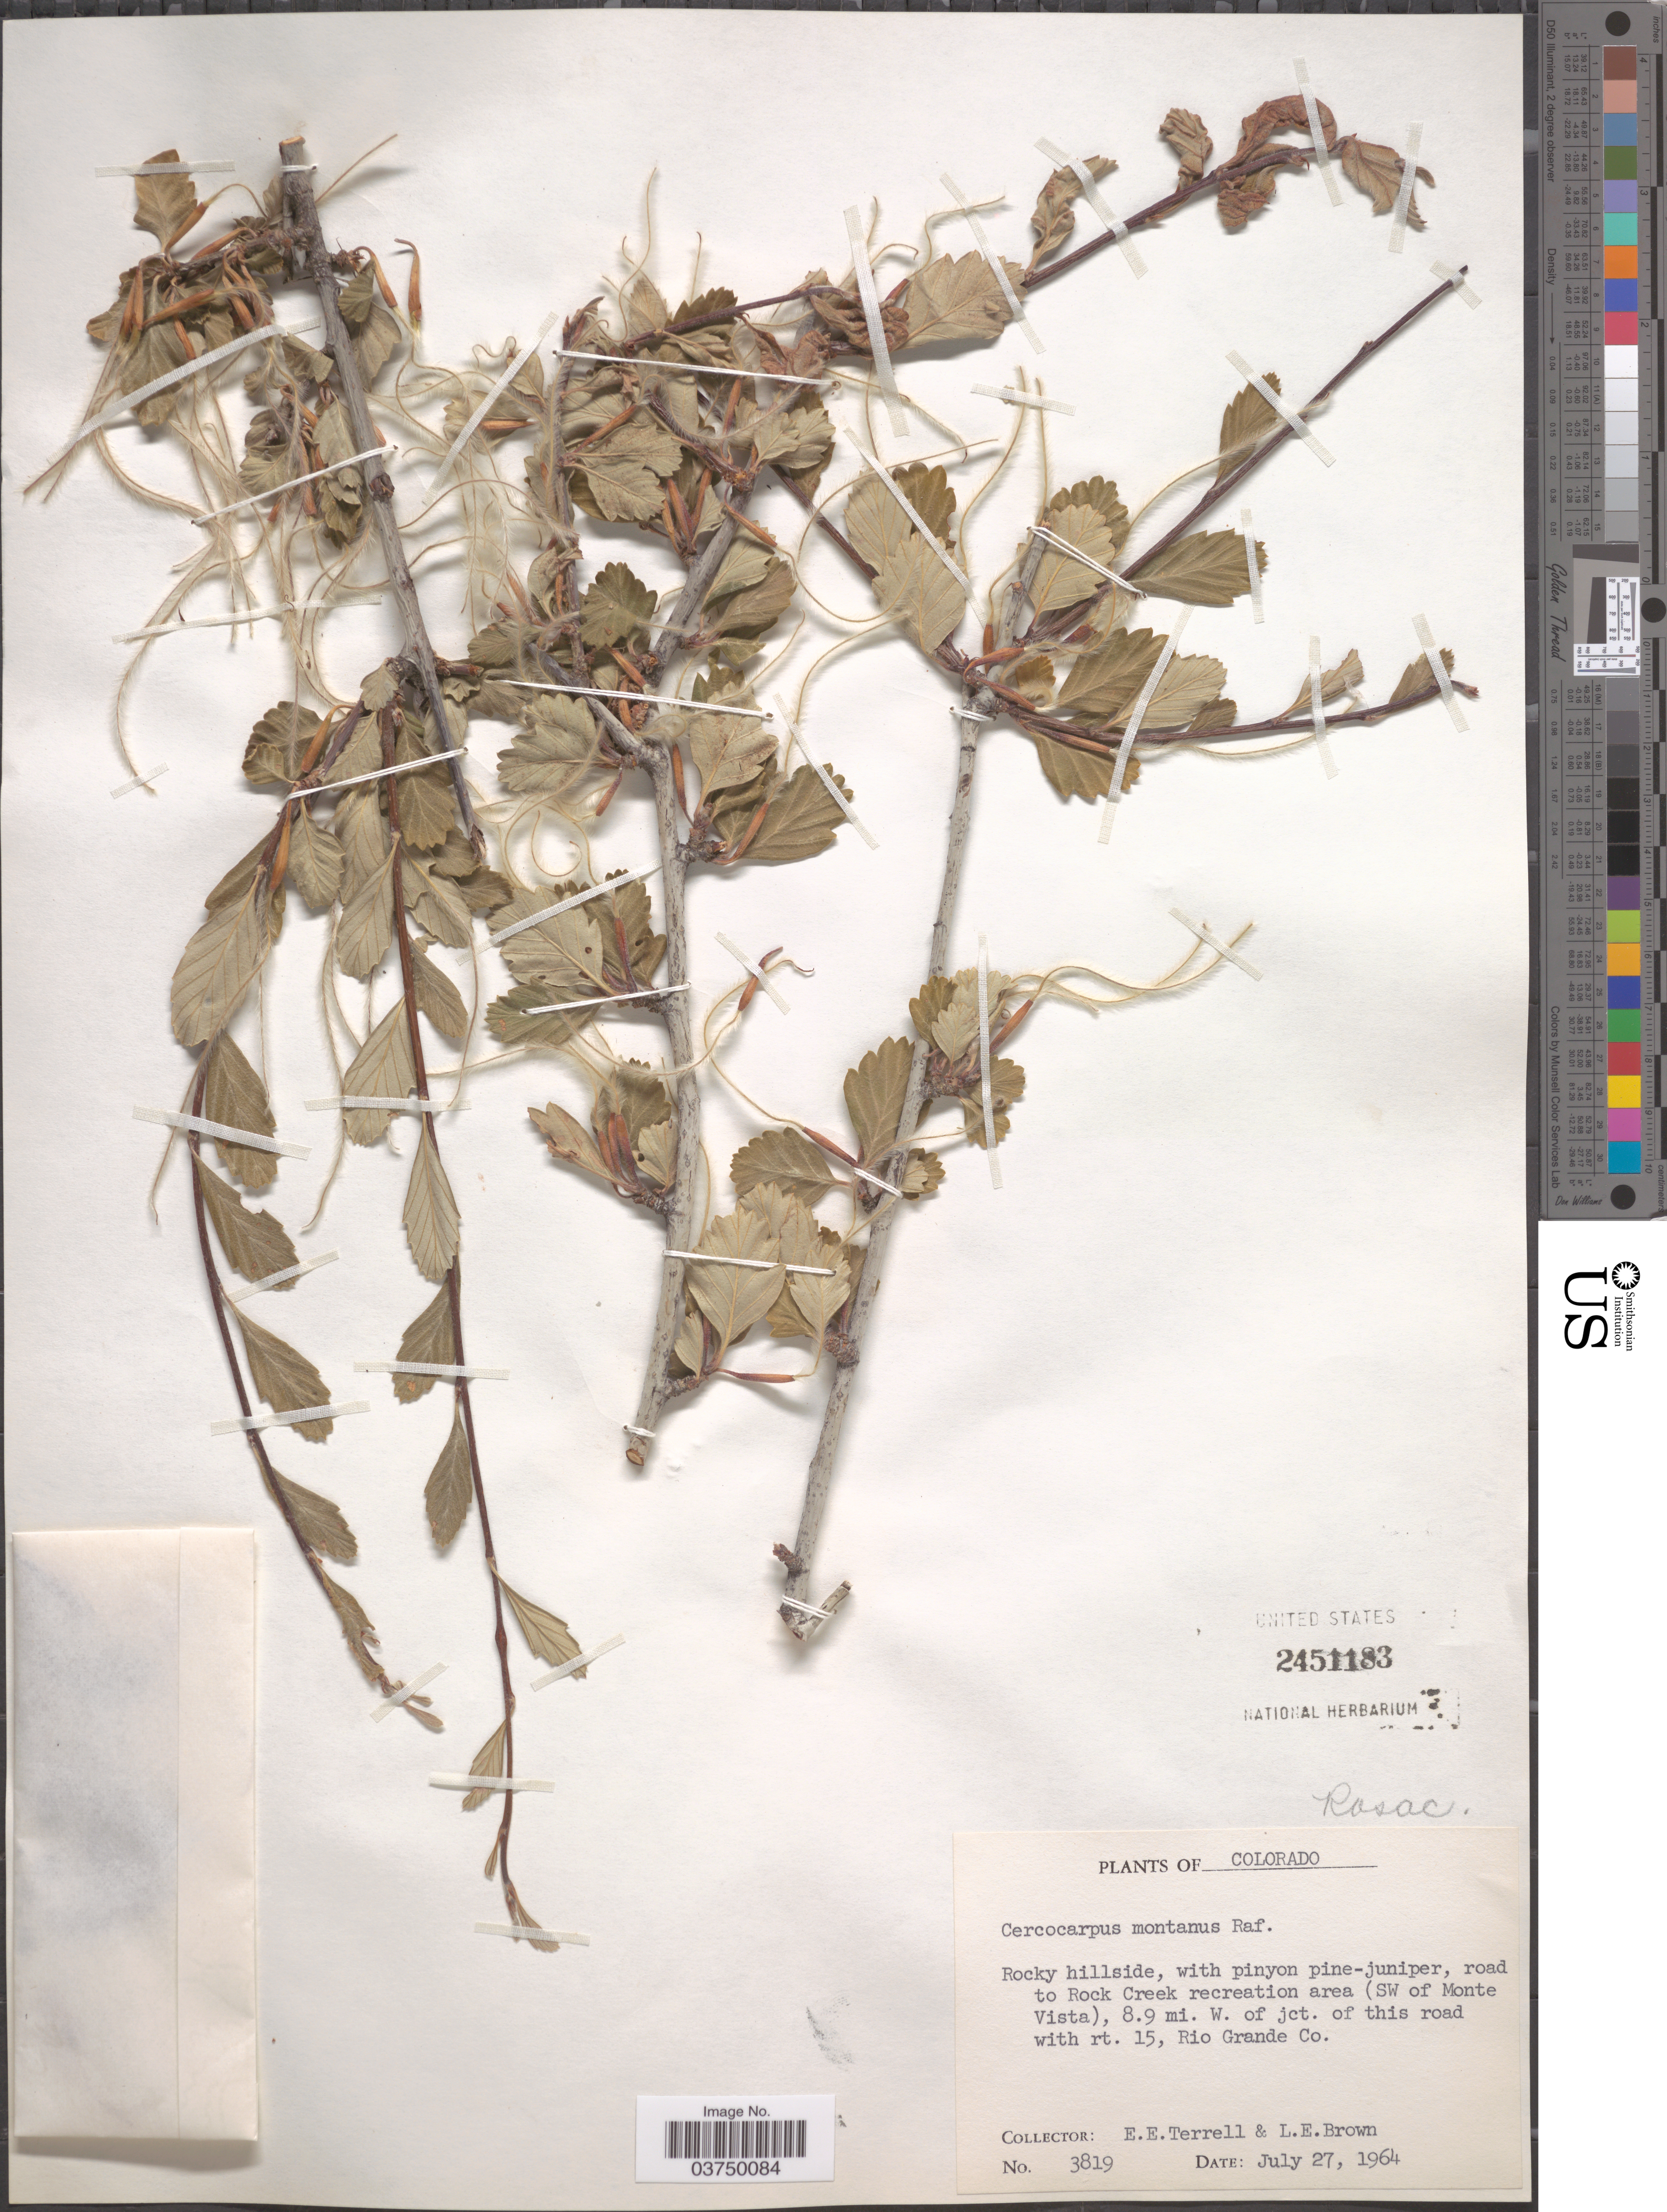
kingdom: Plantae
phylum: Tracheophyta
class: Magnoliopsida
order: Rosales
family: Rosaceae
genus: Cercocarpus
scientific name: Cercocarpus montanus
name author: Raf.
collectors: E. E. Terrell & L. E. Brown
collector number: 3819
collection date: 1964-07-27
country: United States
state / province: Colorado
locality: Rocky hillside, road to Rock Creek recreation area (SW of Monte Vista), 8.9 mi. W. of jct. of this road with rt. 15, Rio Grande Co.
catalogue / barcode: US 2451183